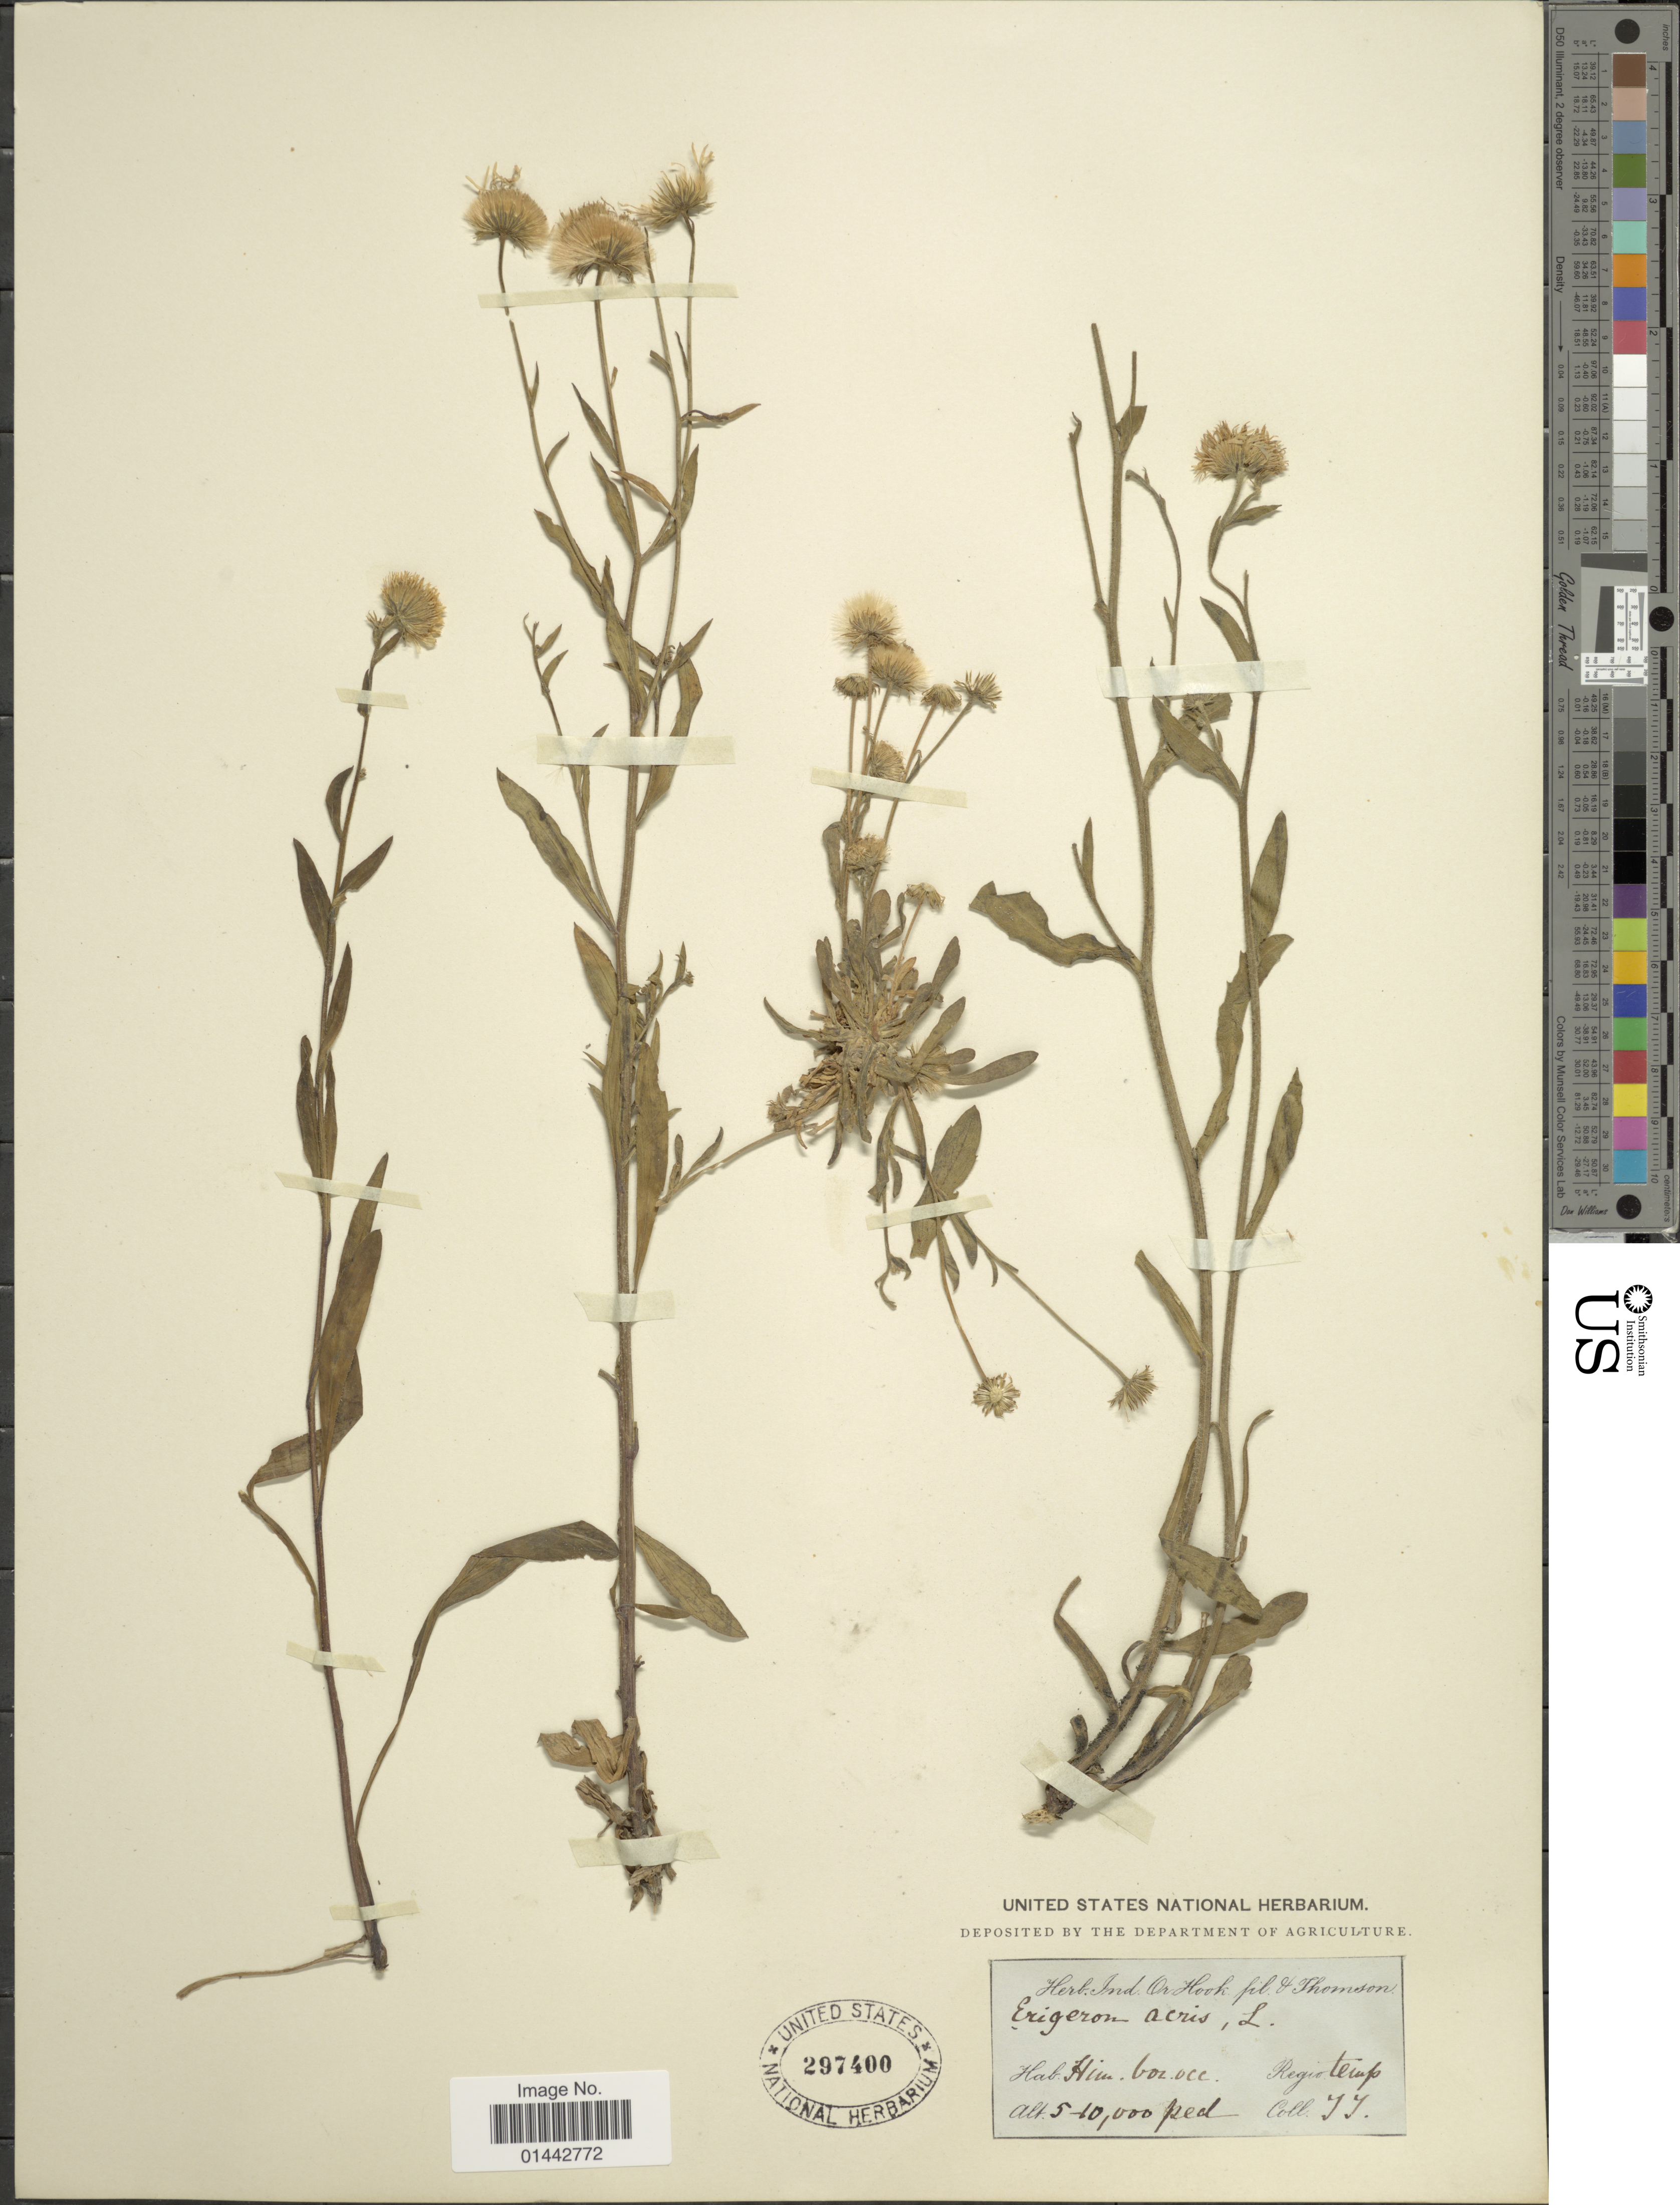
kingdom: Plantae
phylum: Tracheophyta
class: Magnoliopsida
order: Asterales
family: Asteraceae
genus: Erigeron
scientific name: Erigeron acris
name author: L.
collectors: T. Thomson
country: India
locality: Him. bor. occ., regio temp.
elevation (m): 1524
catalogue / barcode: US 297400